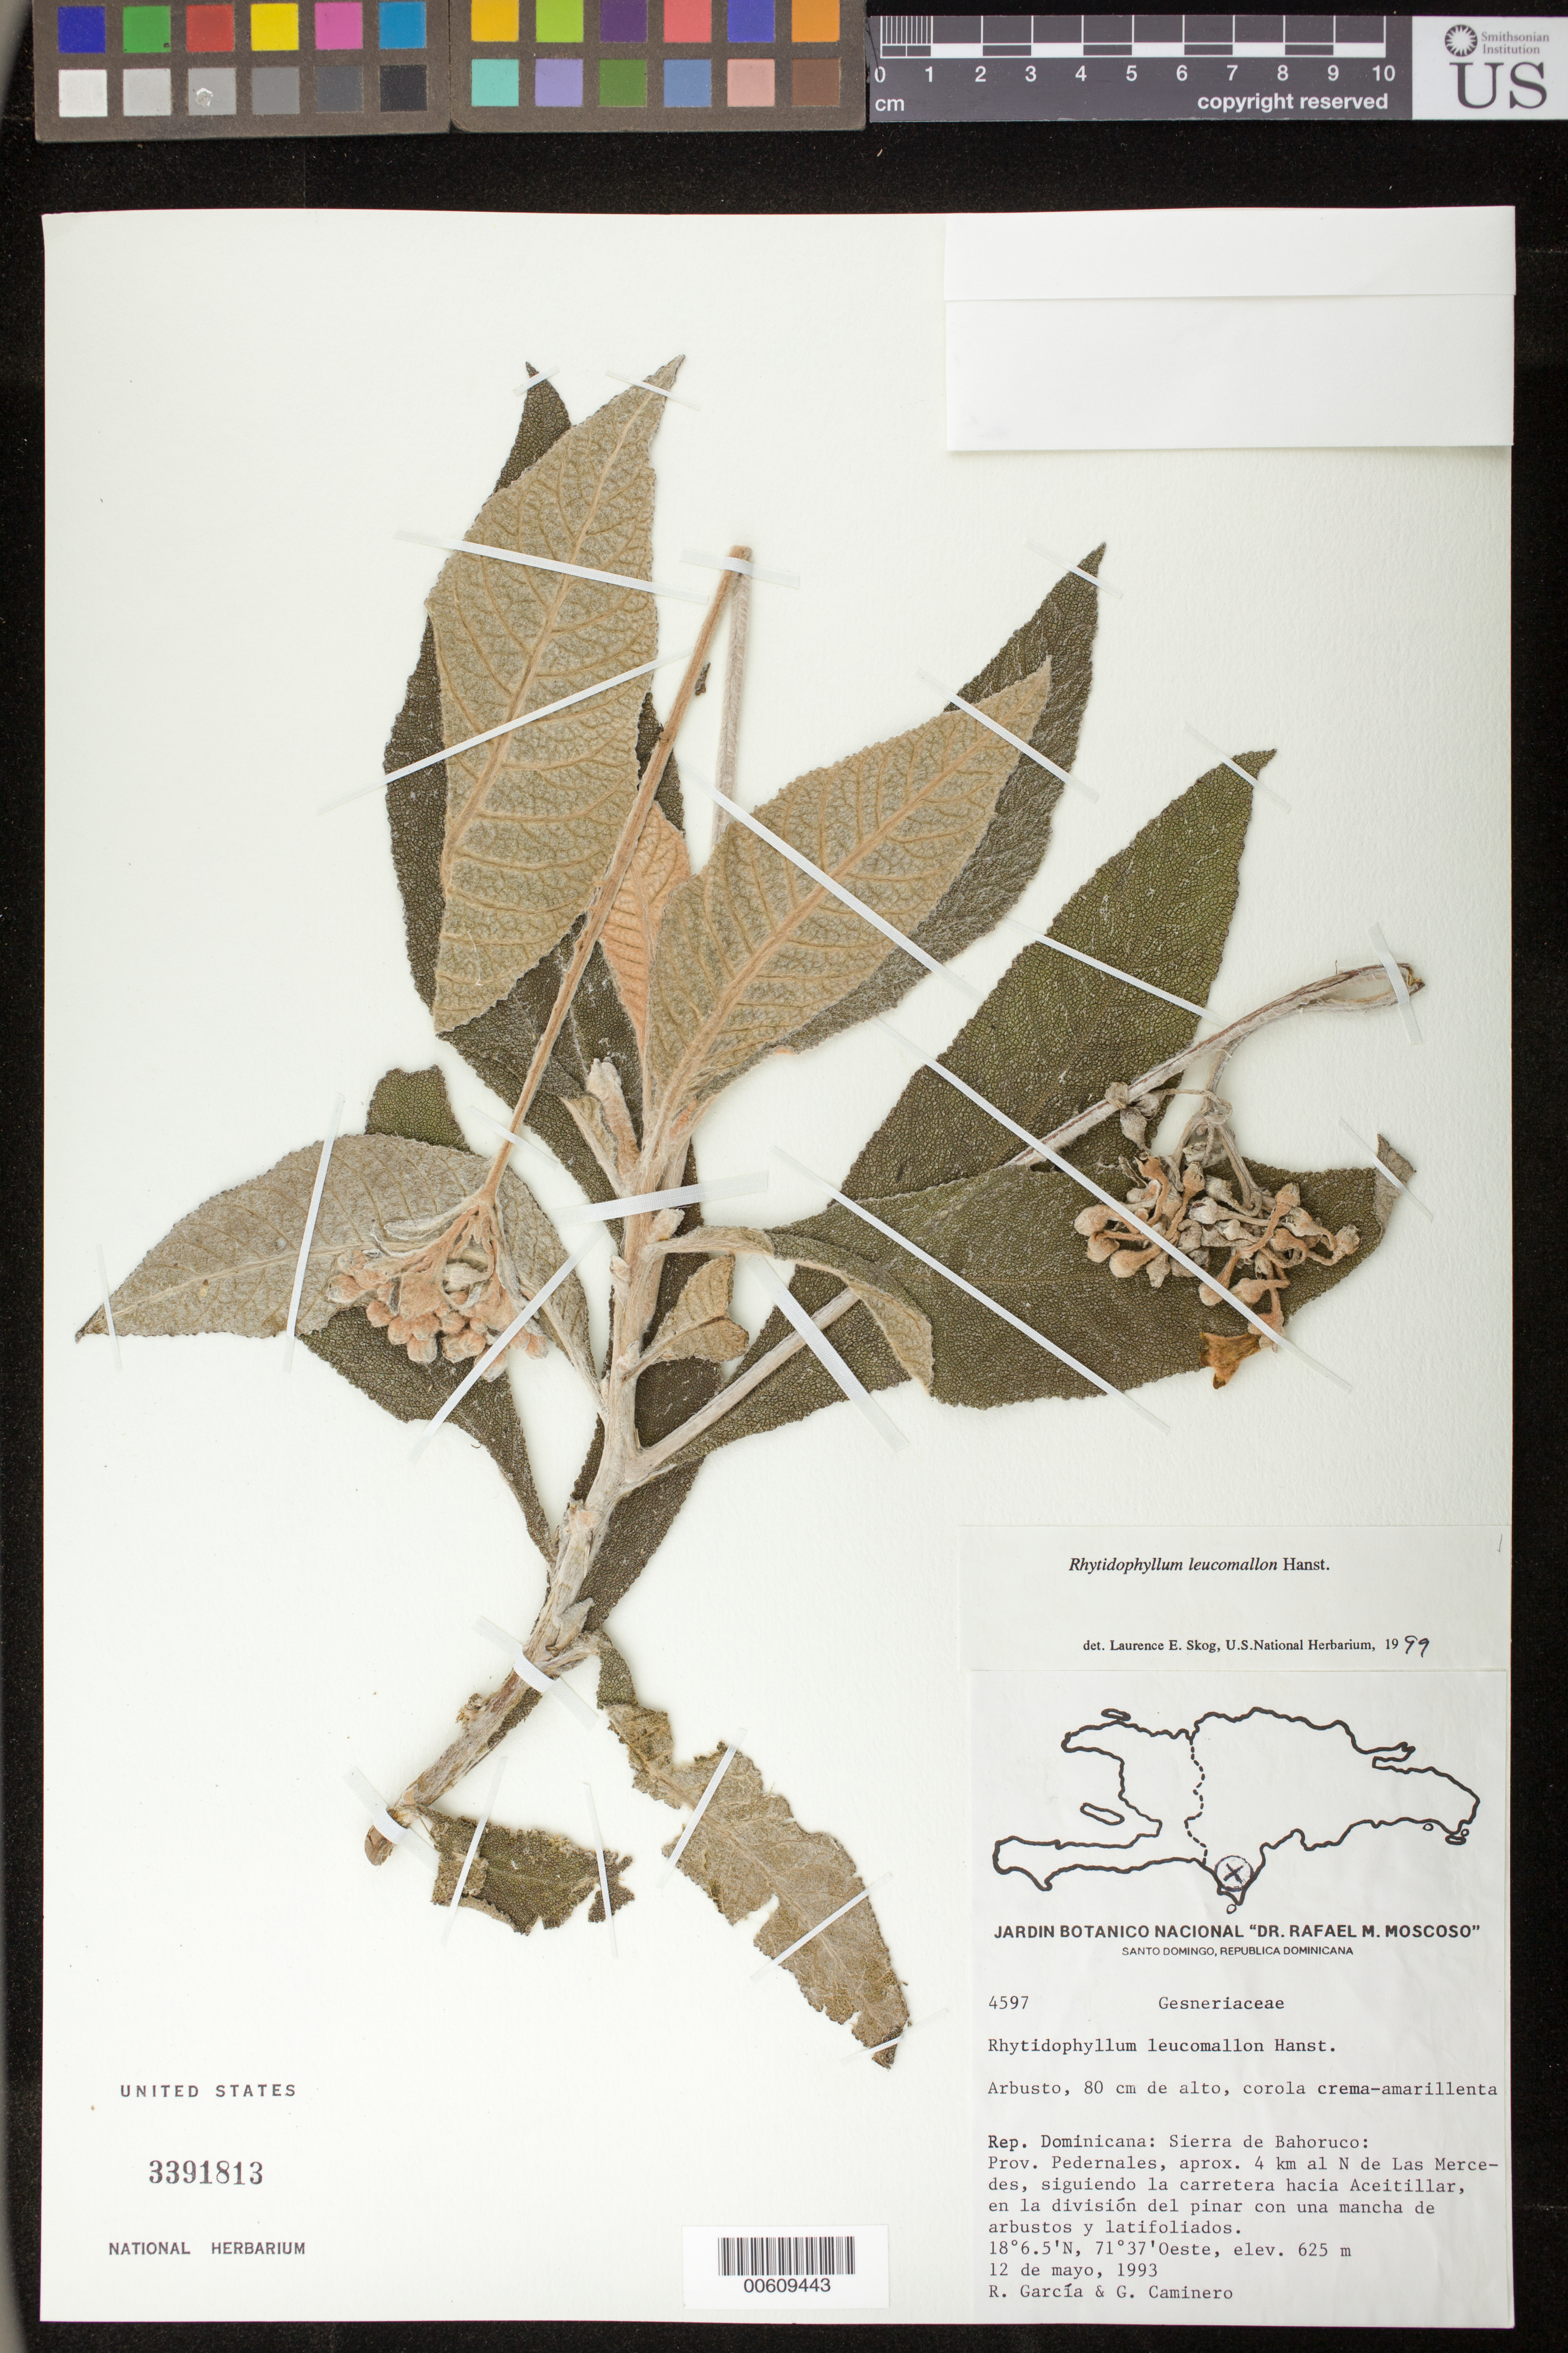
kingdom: Plantae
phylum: Tracheophyta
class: Magnoliopsida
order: Lamiales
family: Gesneriaceae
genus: Rhytidophyllum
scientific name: Rhytidophyllum leucomallon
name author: Hanst.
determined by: Skog, Laurence E.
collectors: R. García & G. Caminero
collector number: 4597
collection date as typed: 12 May 1993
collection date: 1993-05-12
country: Dominican Republic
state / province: Pedernales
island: Hispaniola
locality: Sierra de Bahoruco, aprox. 4 km al N de Las Mercedes, siguiendo la carretera hacia Aceitillar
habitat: En la división del pinar con una mancha de arbustos y latifoliados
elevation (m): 625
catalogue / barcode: US 3391813